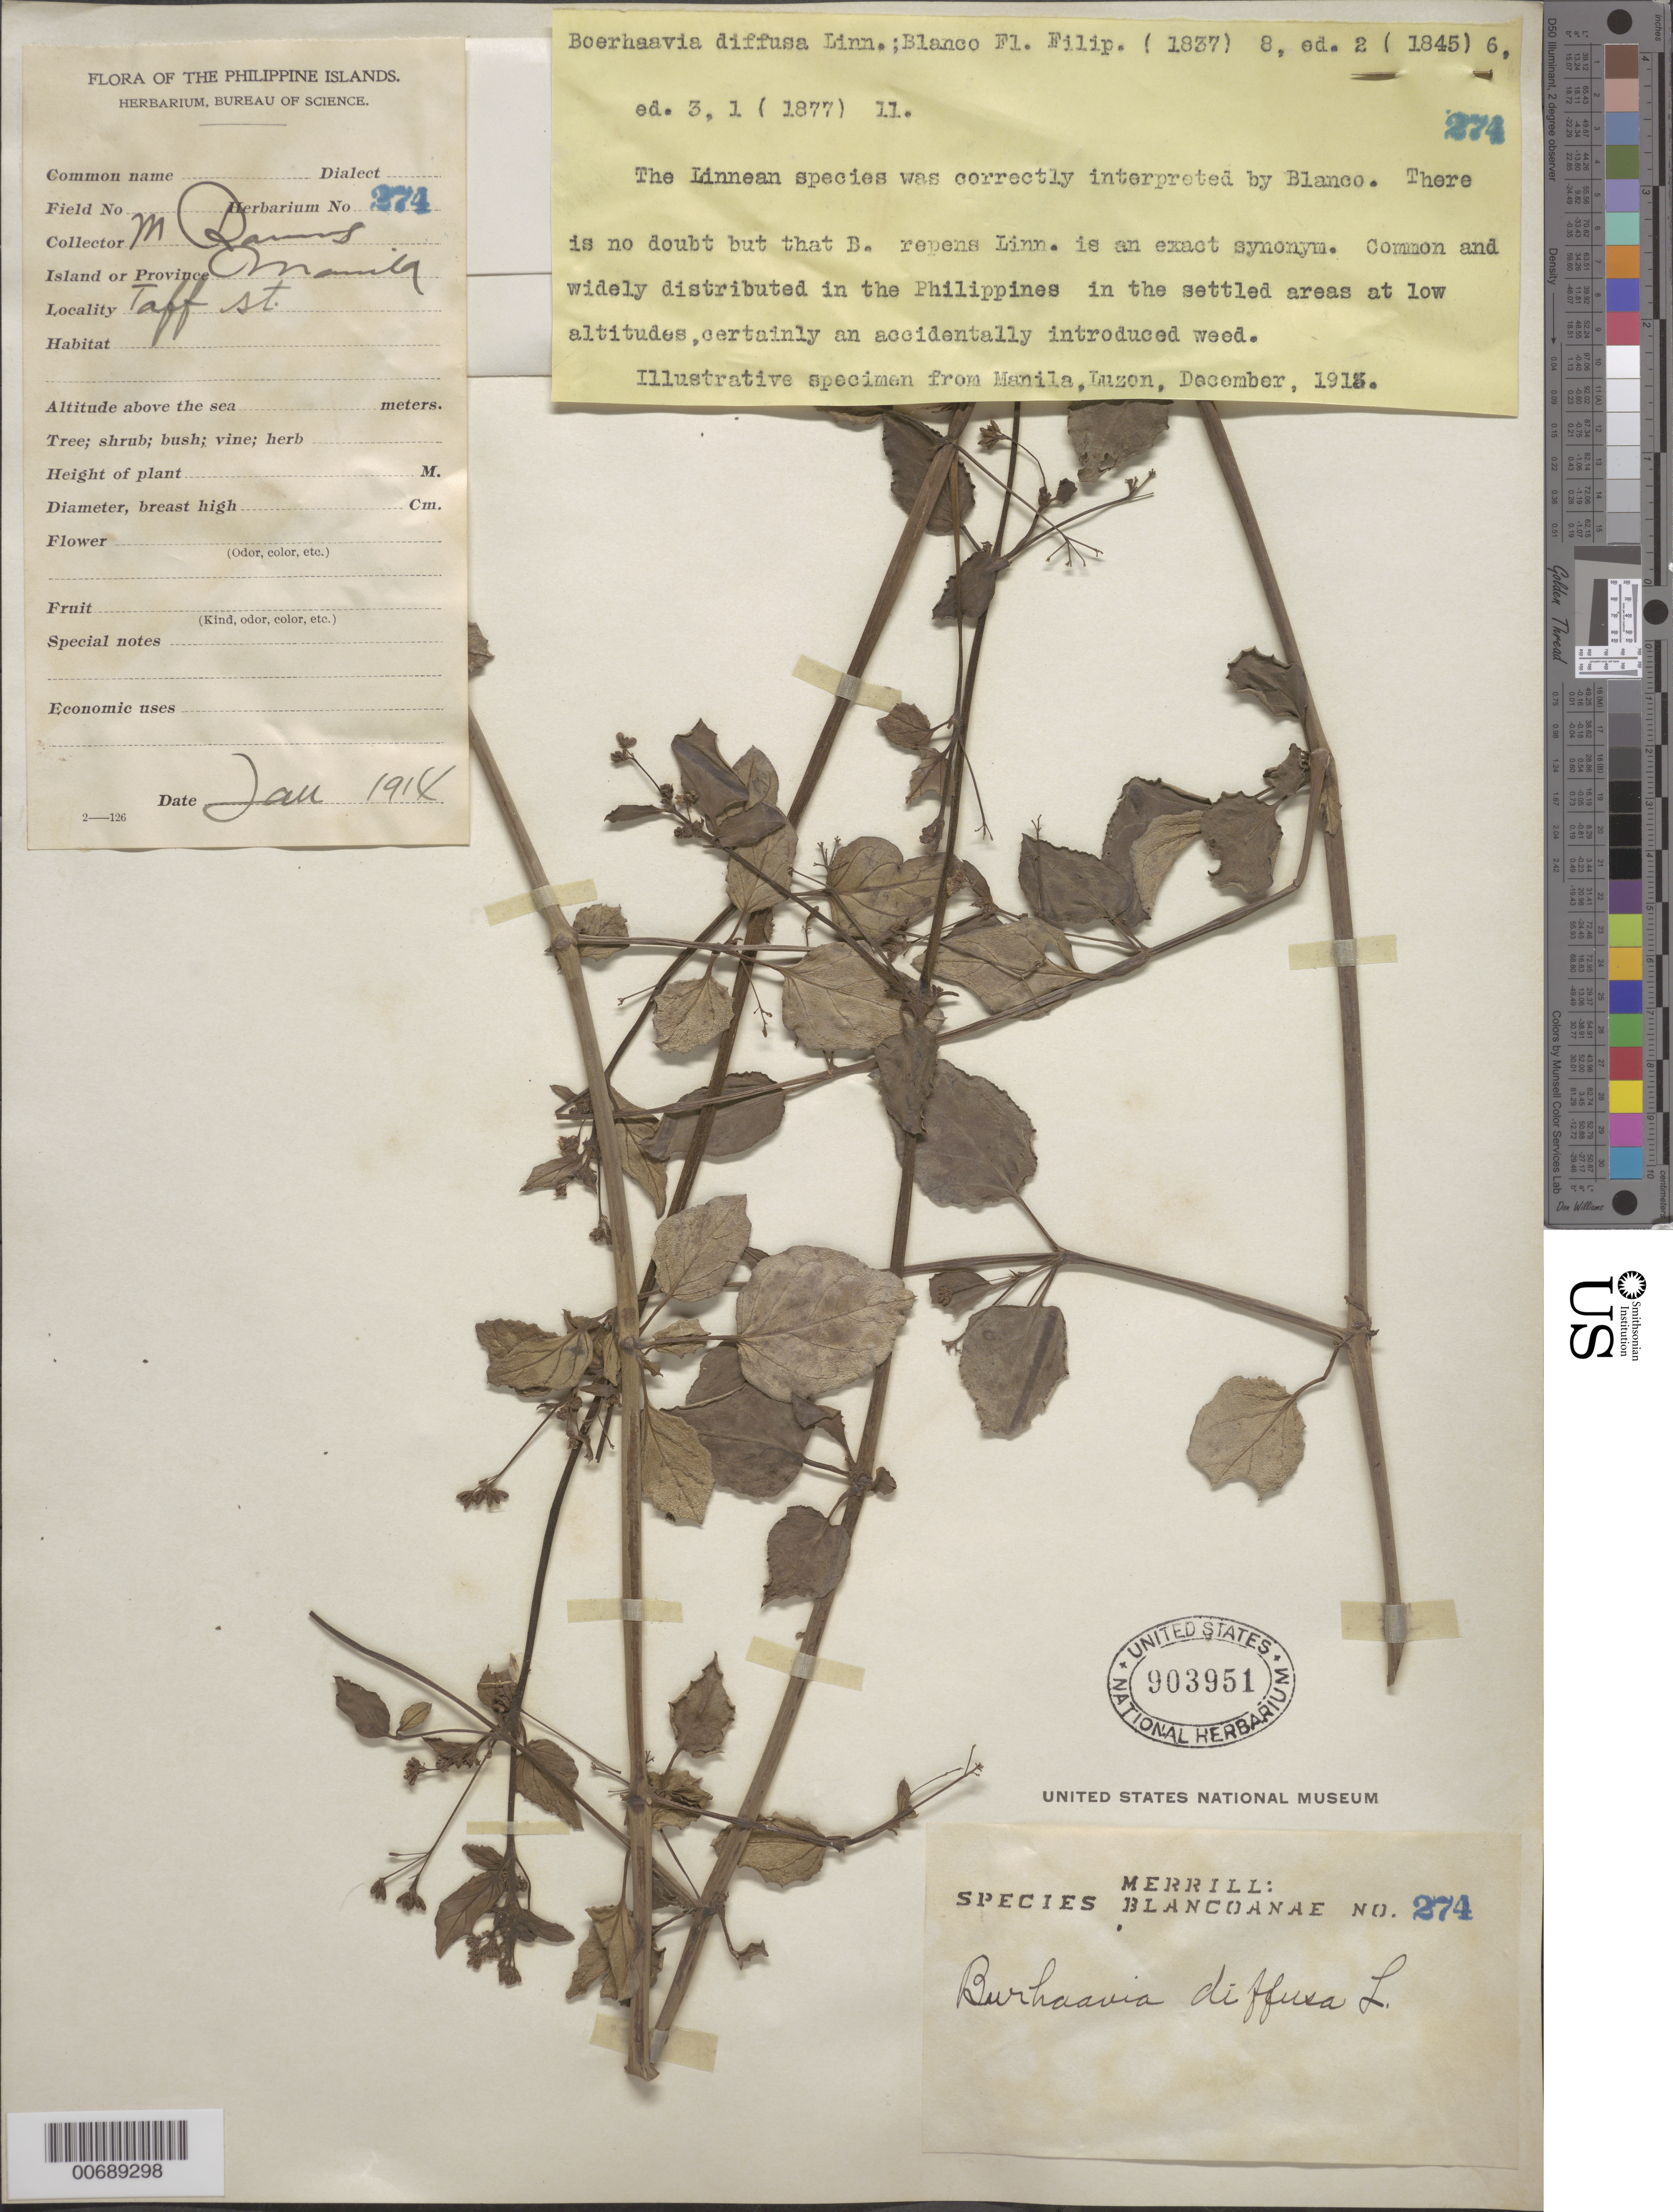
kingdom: Plantae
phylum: Tracheophyta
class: Magnoliopsida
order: Caryophyllales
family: Nyctaginaceae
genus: Boerhavia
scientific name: Boerhavia diffusa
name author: L.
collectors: M. Ramos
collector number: Sp. Blancoan. 0274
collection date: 1913-12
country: Philippines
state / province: National Capital Region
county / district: Manila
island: Luzon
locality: Manila, Taff St.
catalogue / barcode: US 903951